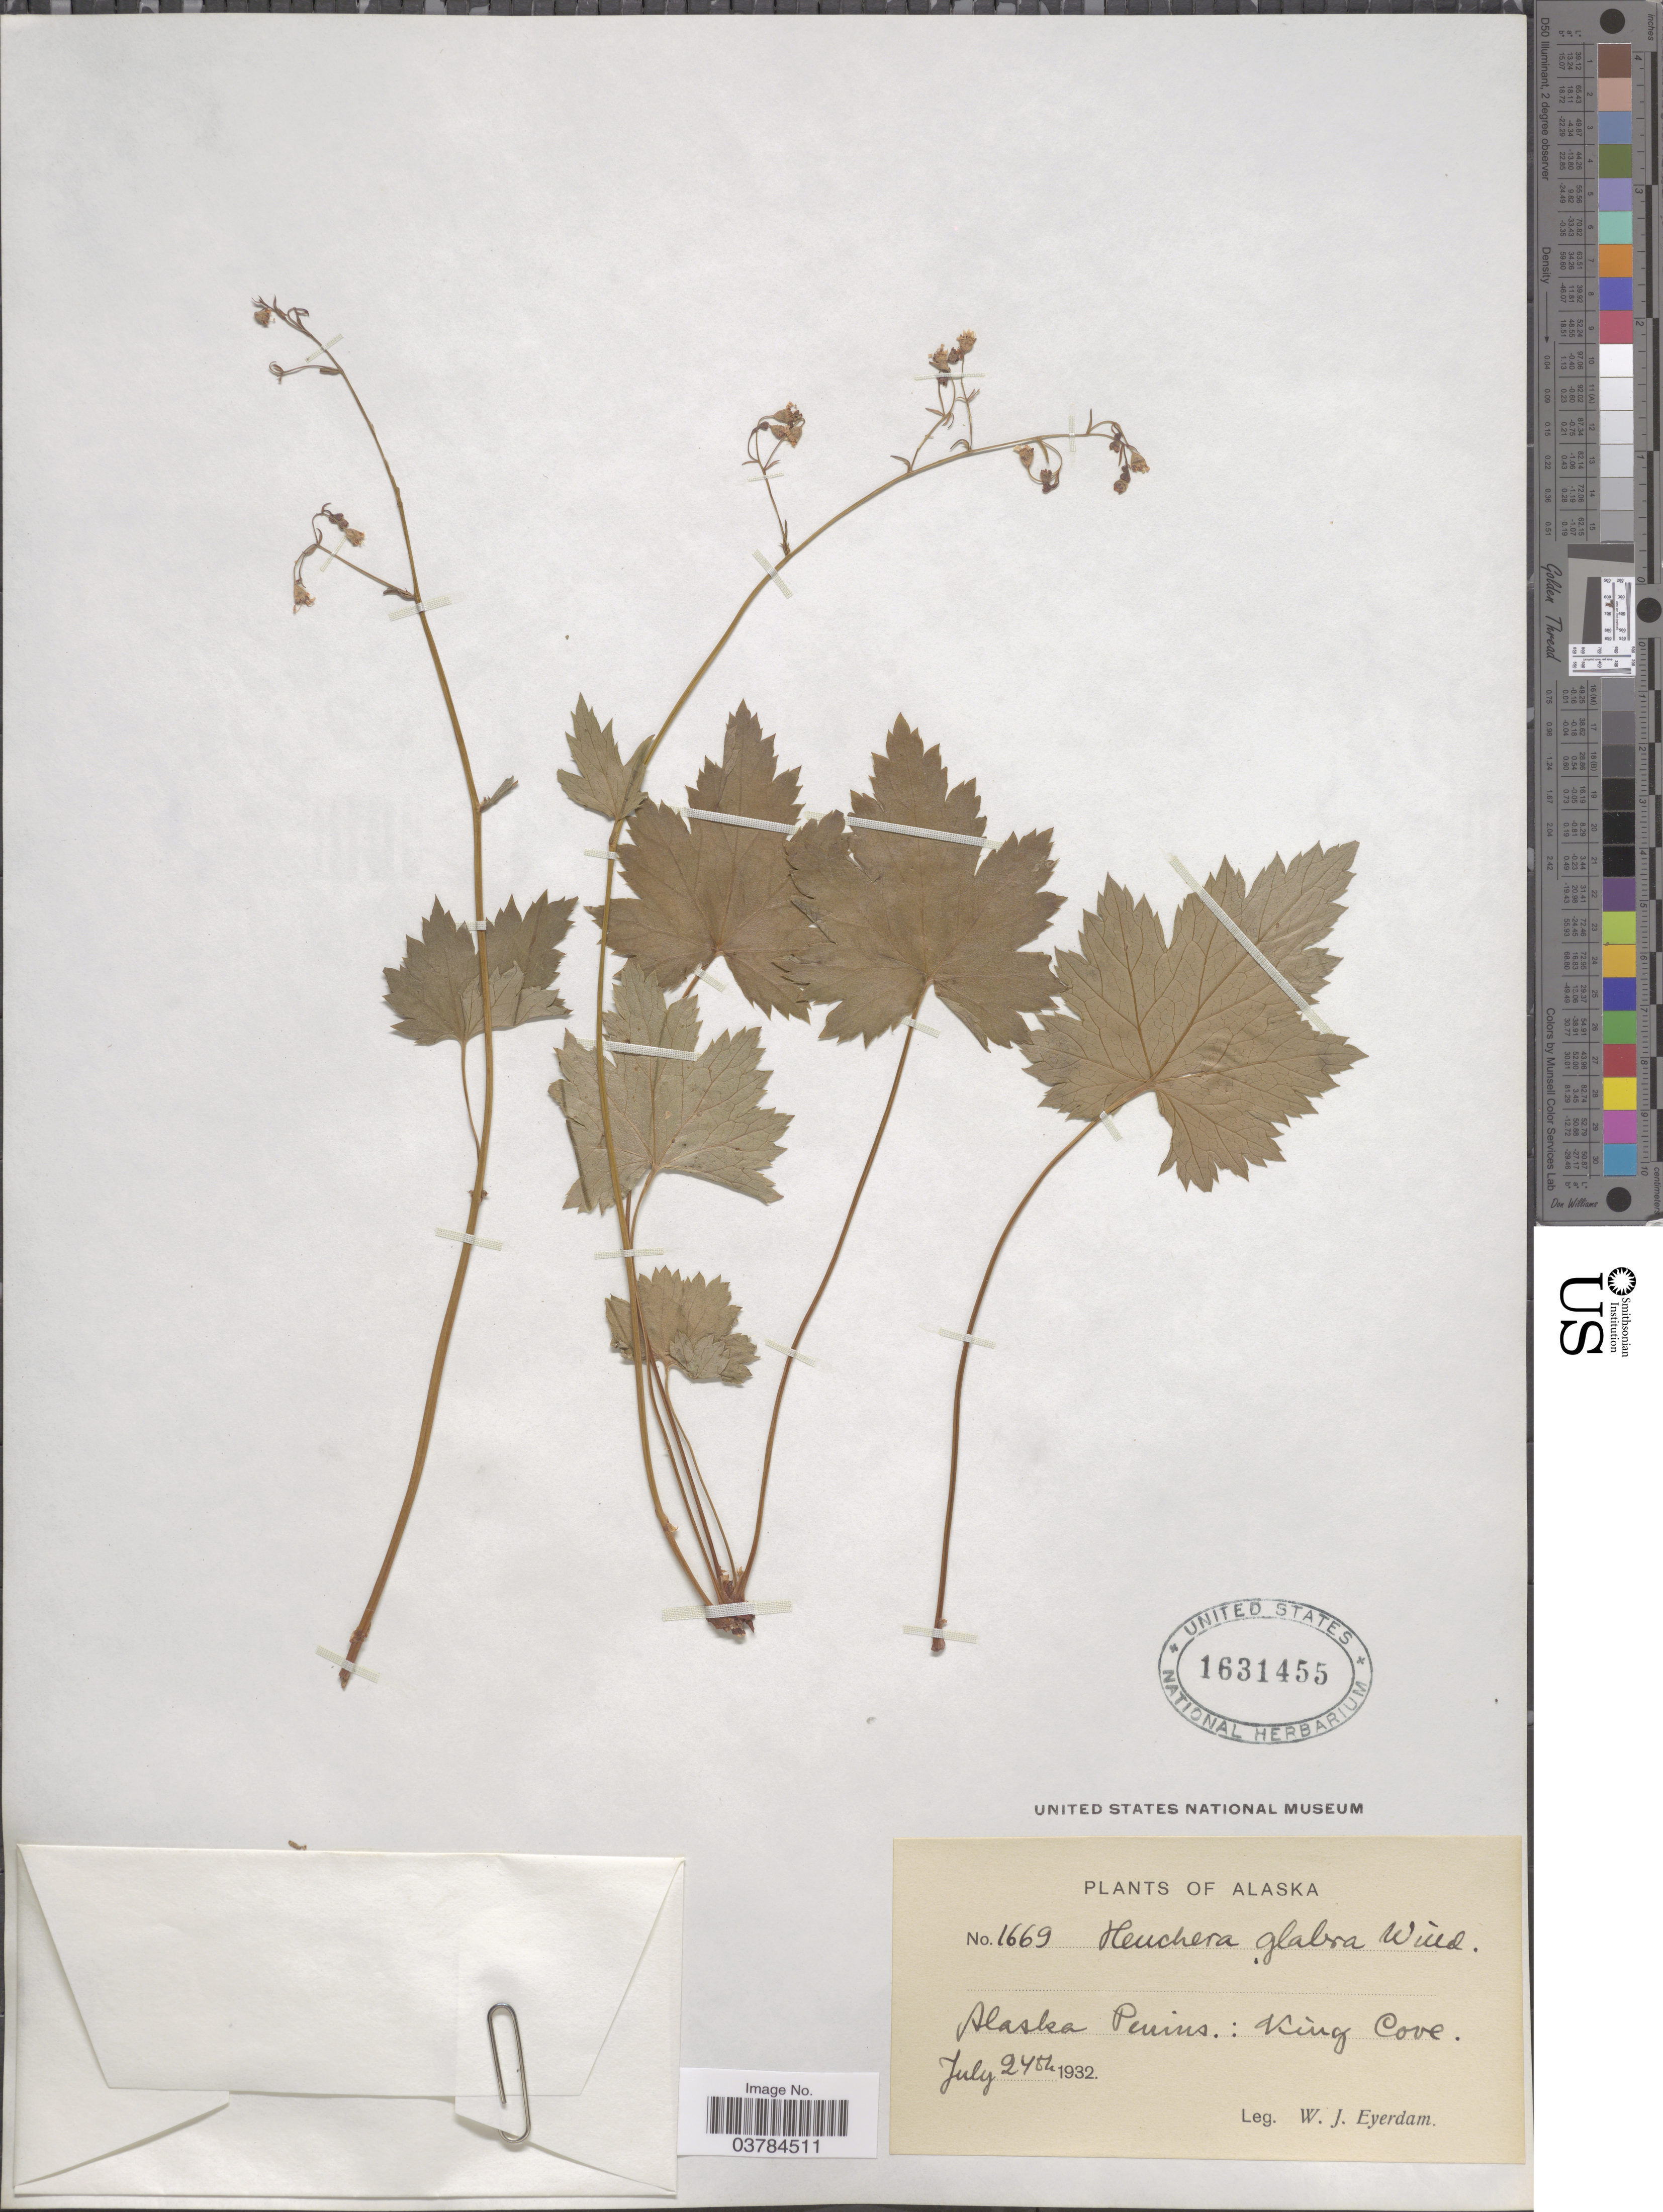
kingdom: Plantae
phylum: Tracheophyta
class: Magnoliopsida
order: Saxifragales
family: Saxifragaceae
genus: Heuchera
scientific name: Heuchera glabra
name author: Willd. ex Roem. & Schult.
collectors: W. J. Eyerdam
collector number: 1669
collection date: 1932-07-24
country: United States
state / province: Alaska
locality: Alaska Penins.: King Cove.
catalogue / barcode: US 1631455